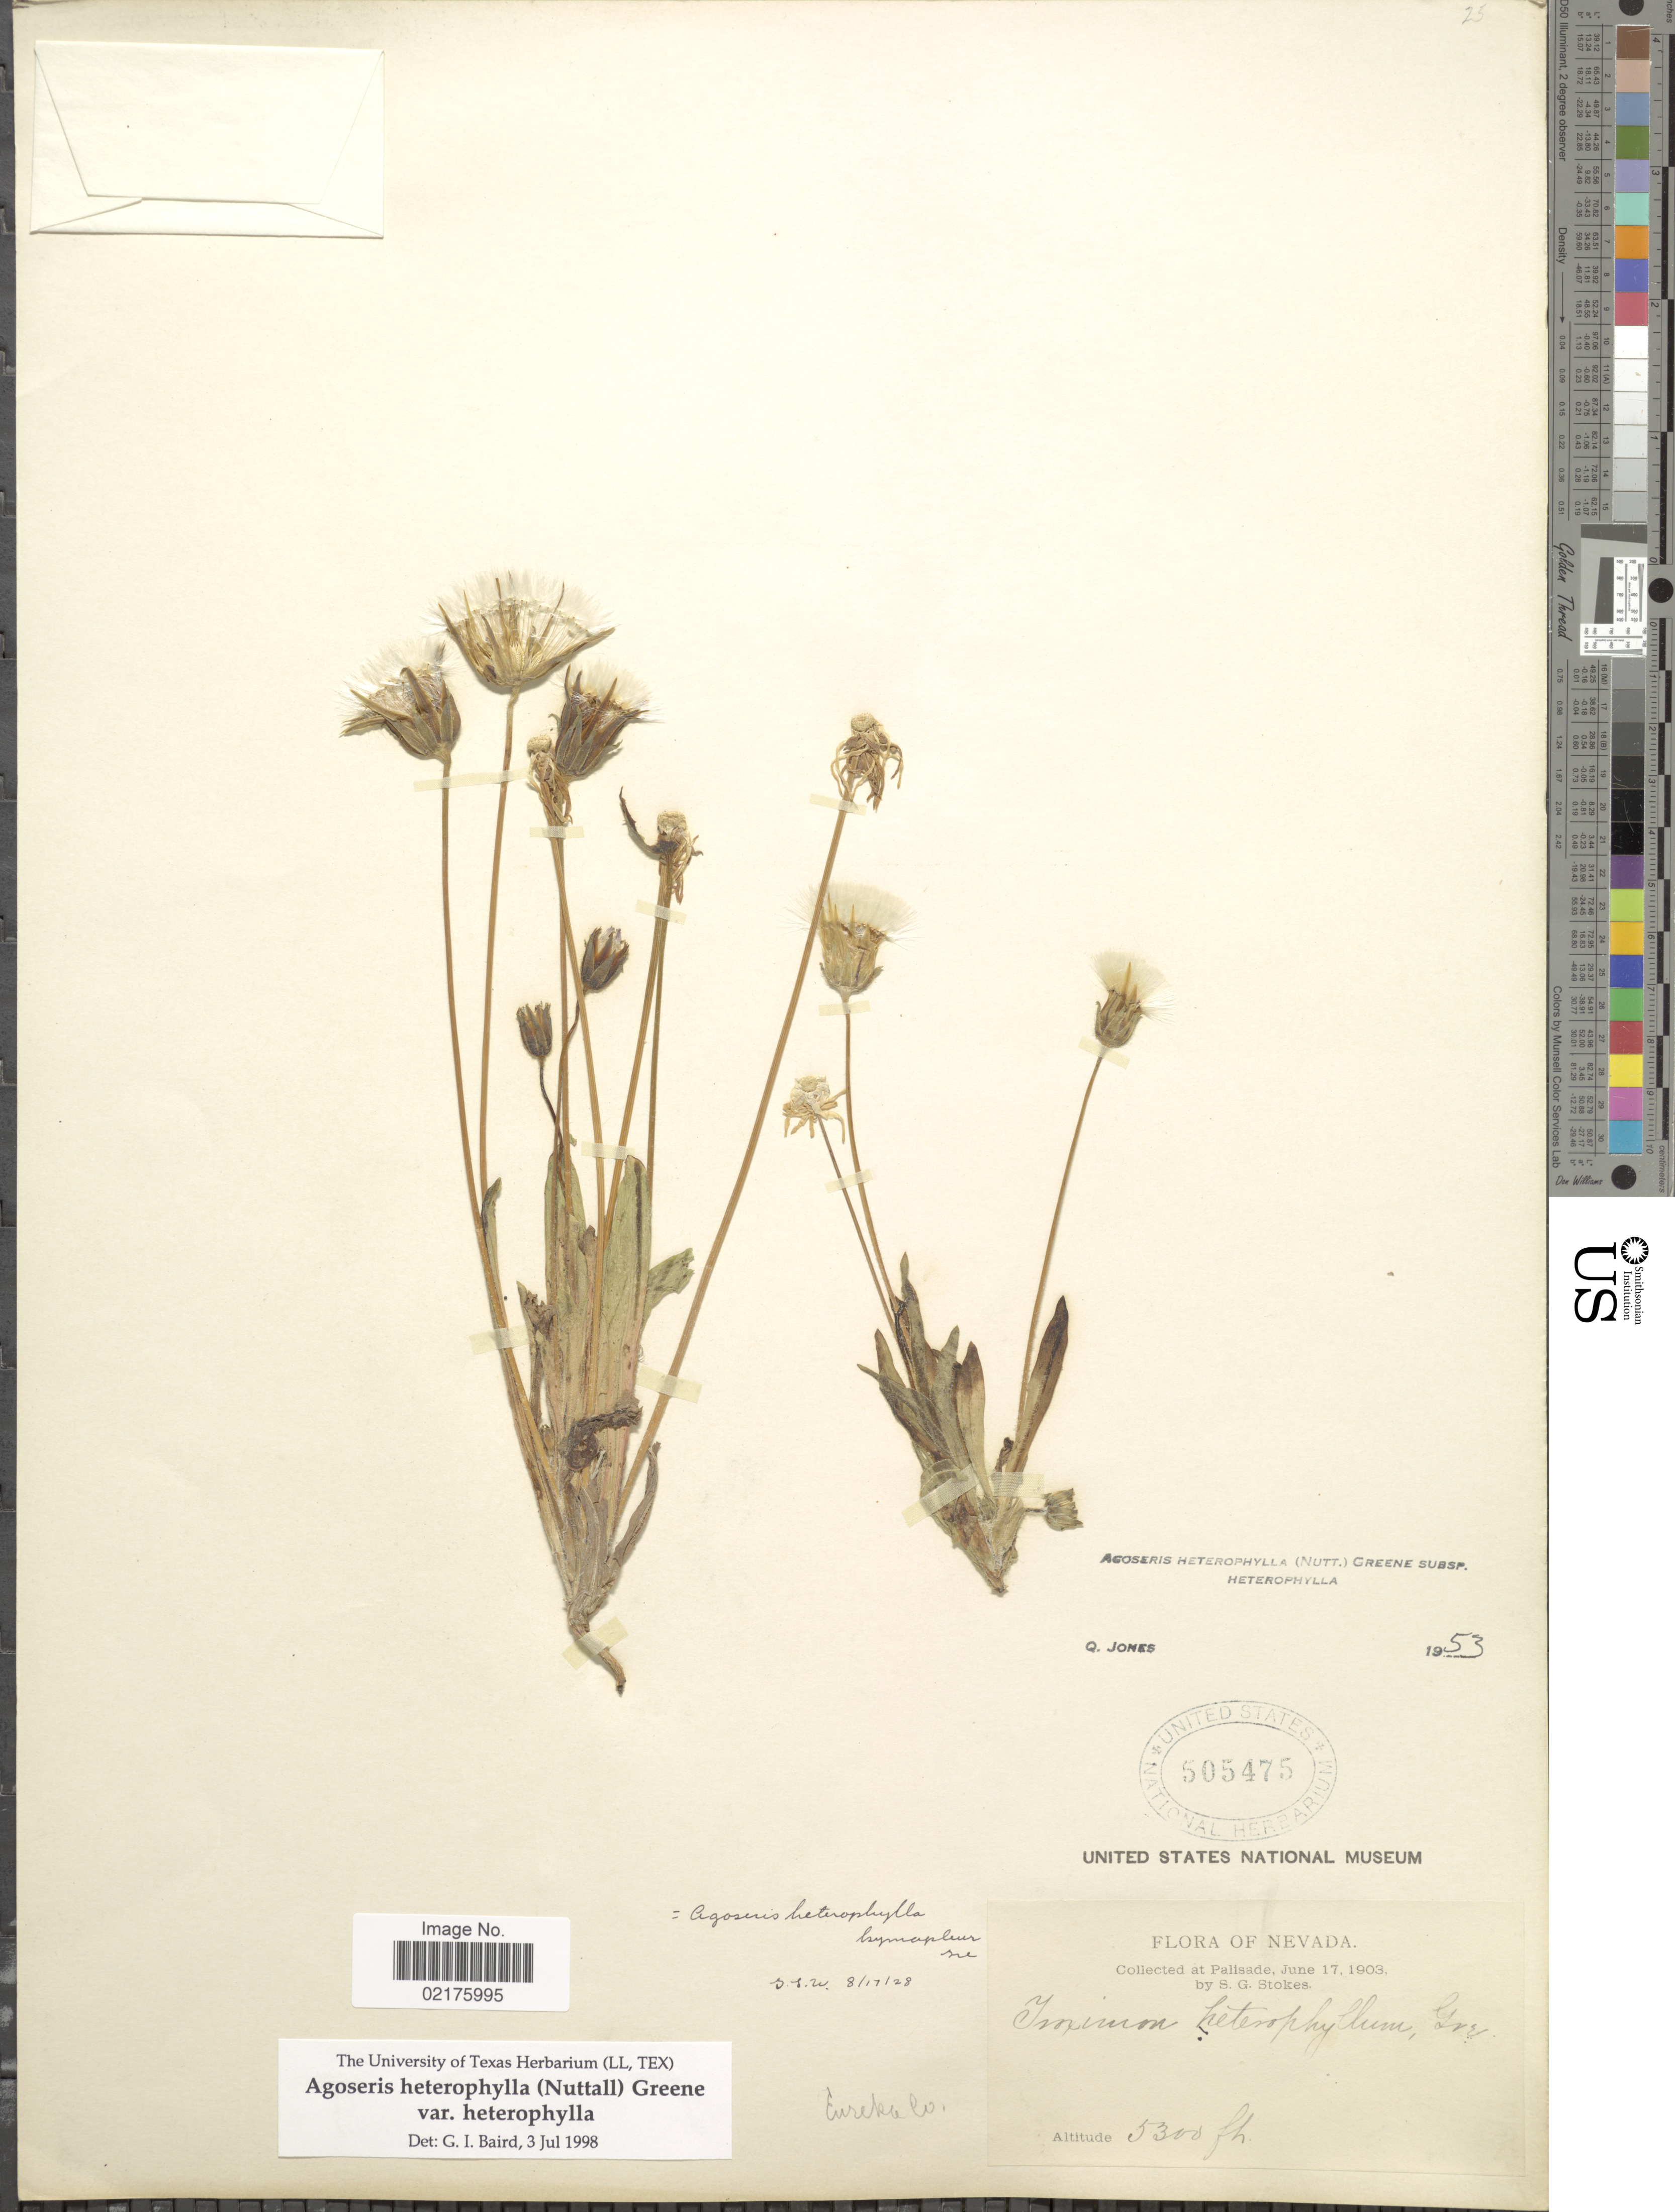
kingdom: Plantae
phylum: Tracheophyta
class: Magnoliopsida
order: Asterales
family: Asteraceae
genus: Agoseris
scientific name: Agoseris heterophylla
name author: (Nutt.) Greene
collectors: S. G. Stokes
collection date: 1903-06-17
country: United States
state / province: Nevada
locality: At Palisade, Eureka Co.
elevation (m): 1615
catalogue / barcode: US 505475